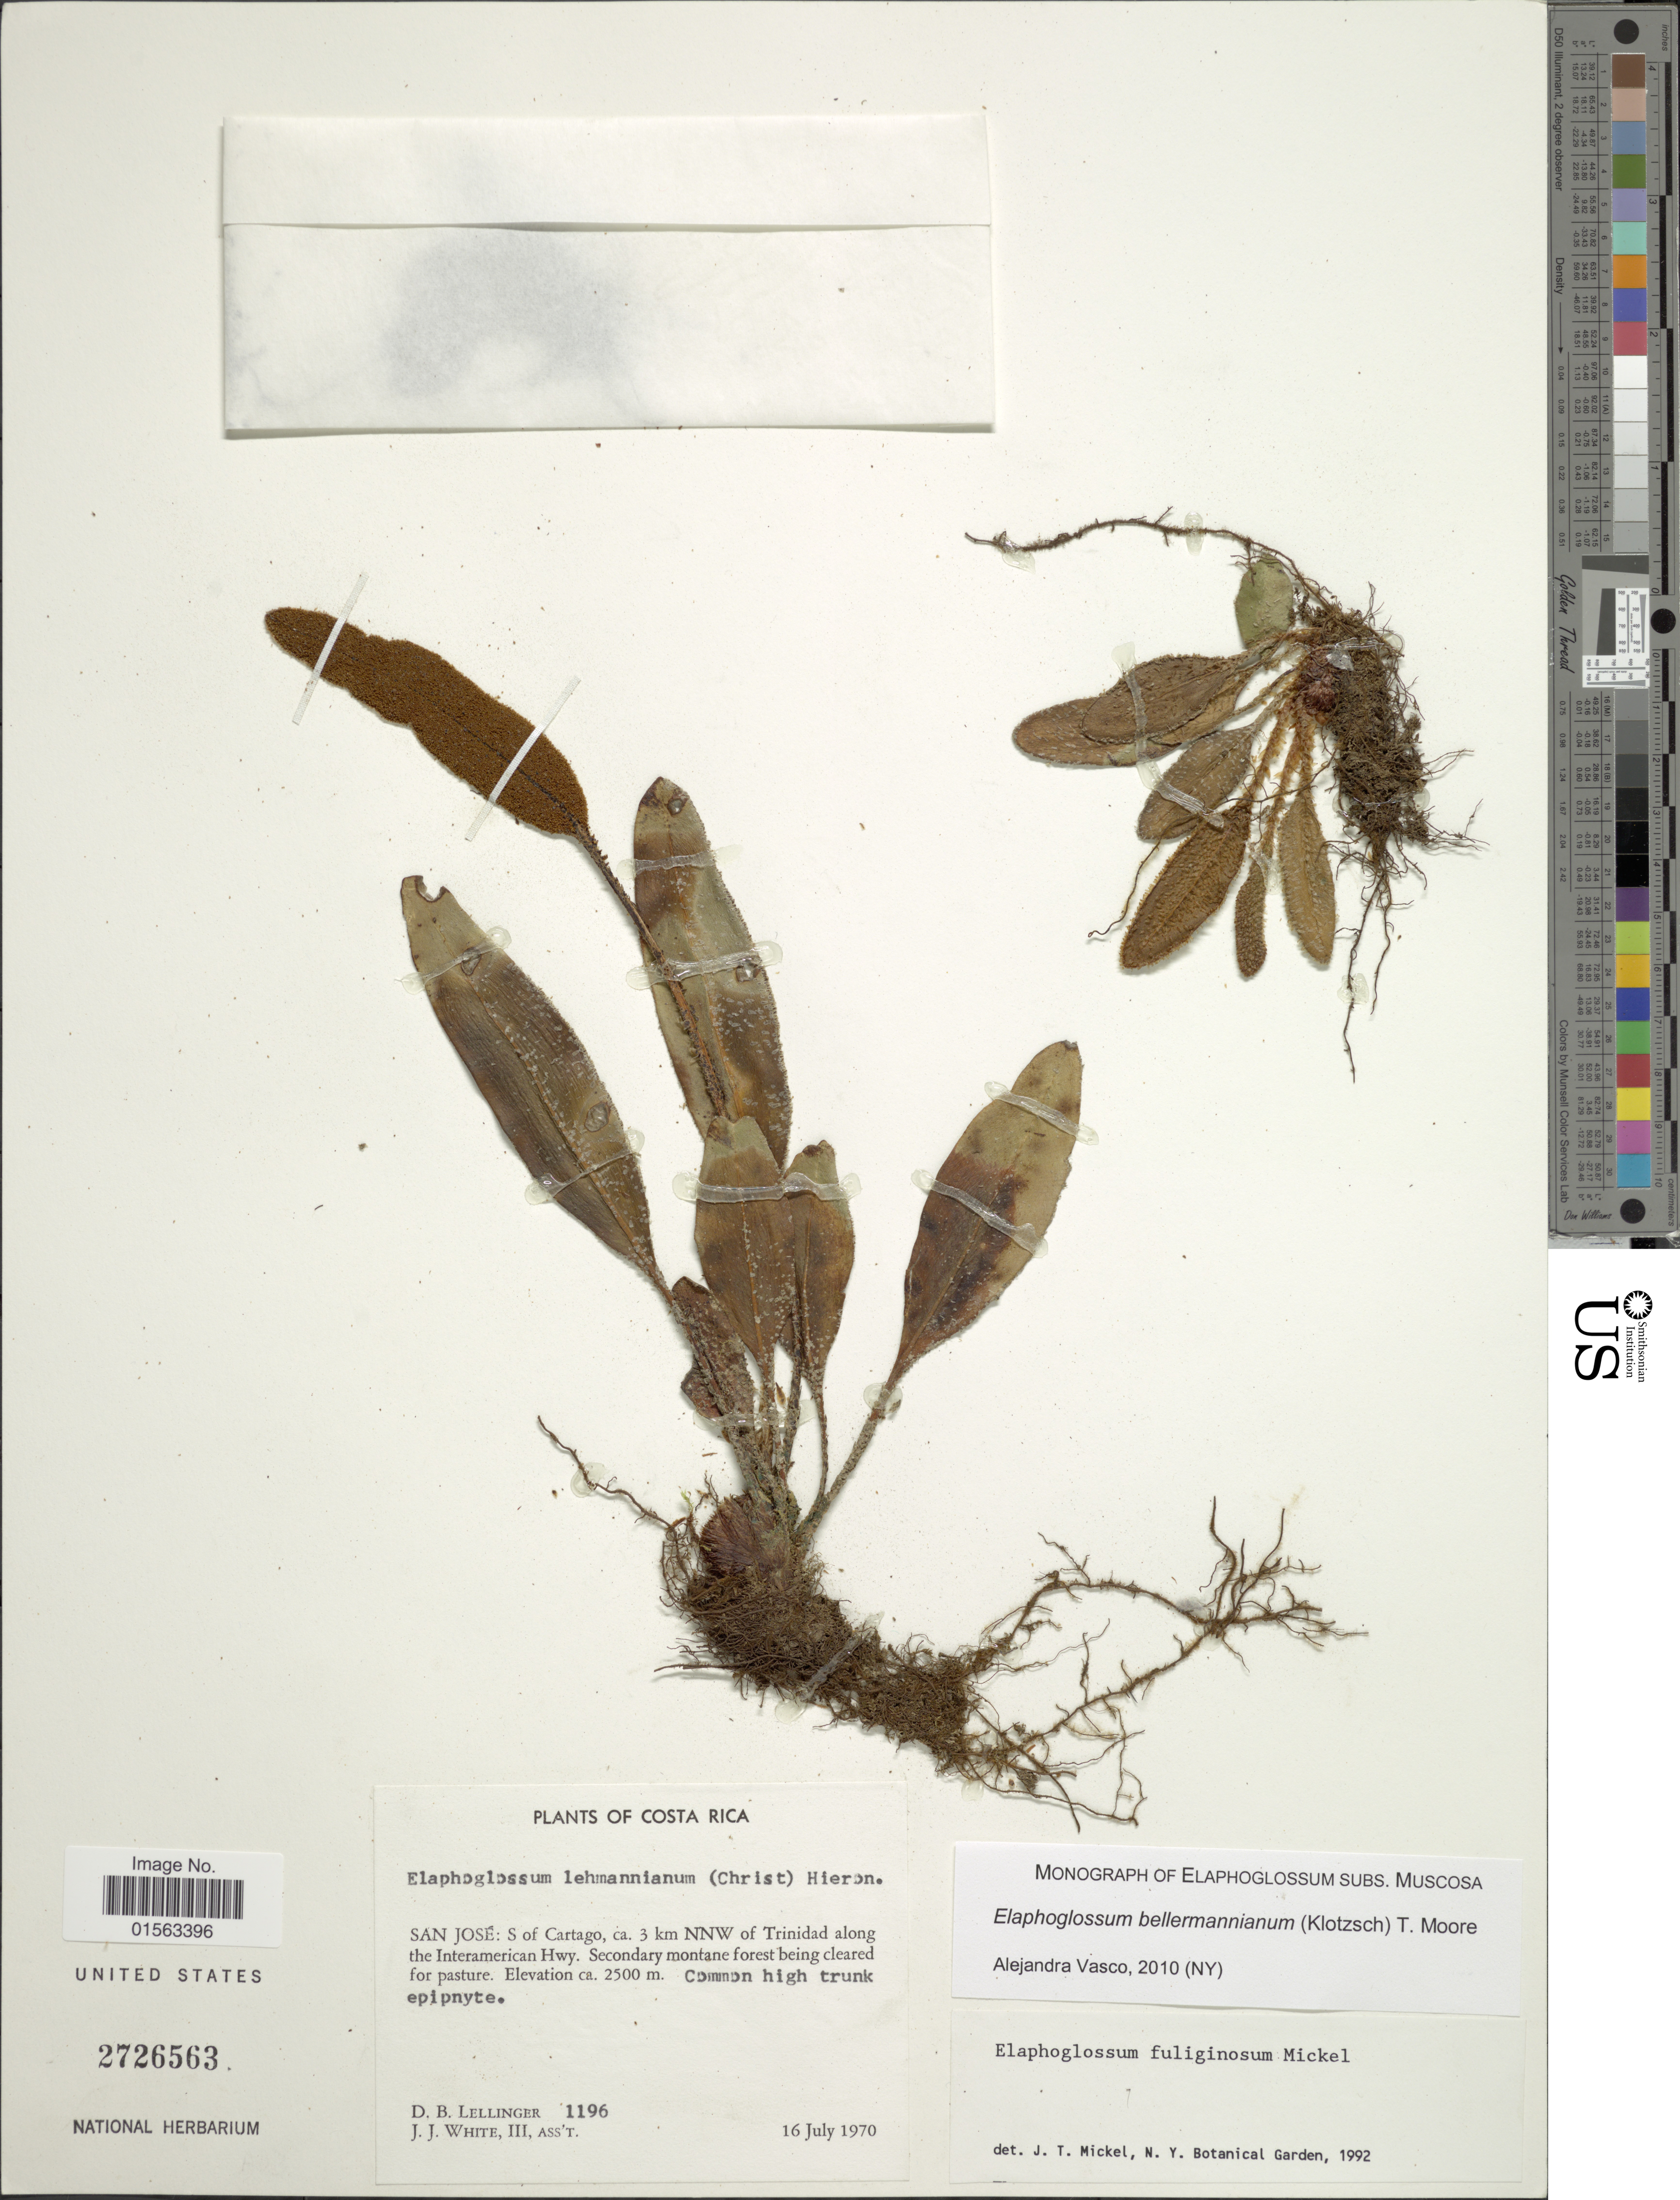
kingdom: Plantae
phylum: Tracheophyta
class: Polypodiopsida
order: Polypodiales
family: Dryopteridaceae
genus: Elaphoglossum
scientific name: Elaphoglossum bellermannianum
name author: (Klotzsch) T. Moore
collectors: D. B. Lellinger & J. White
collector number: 1196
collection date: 1970-07-16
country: Costa Rica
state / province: San José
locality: San Jose: S. of Cartago, ca. 3 km NNW of Trinidad along the Interamerican Hwy.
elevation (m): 2500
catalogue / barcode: US 2726563